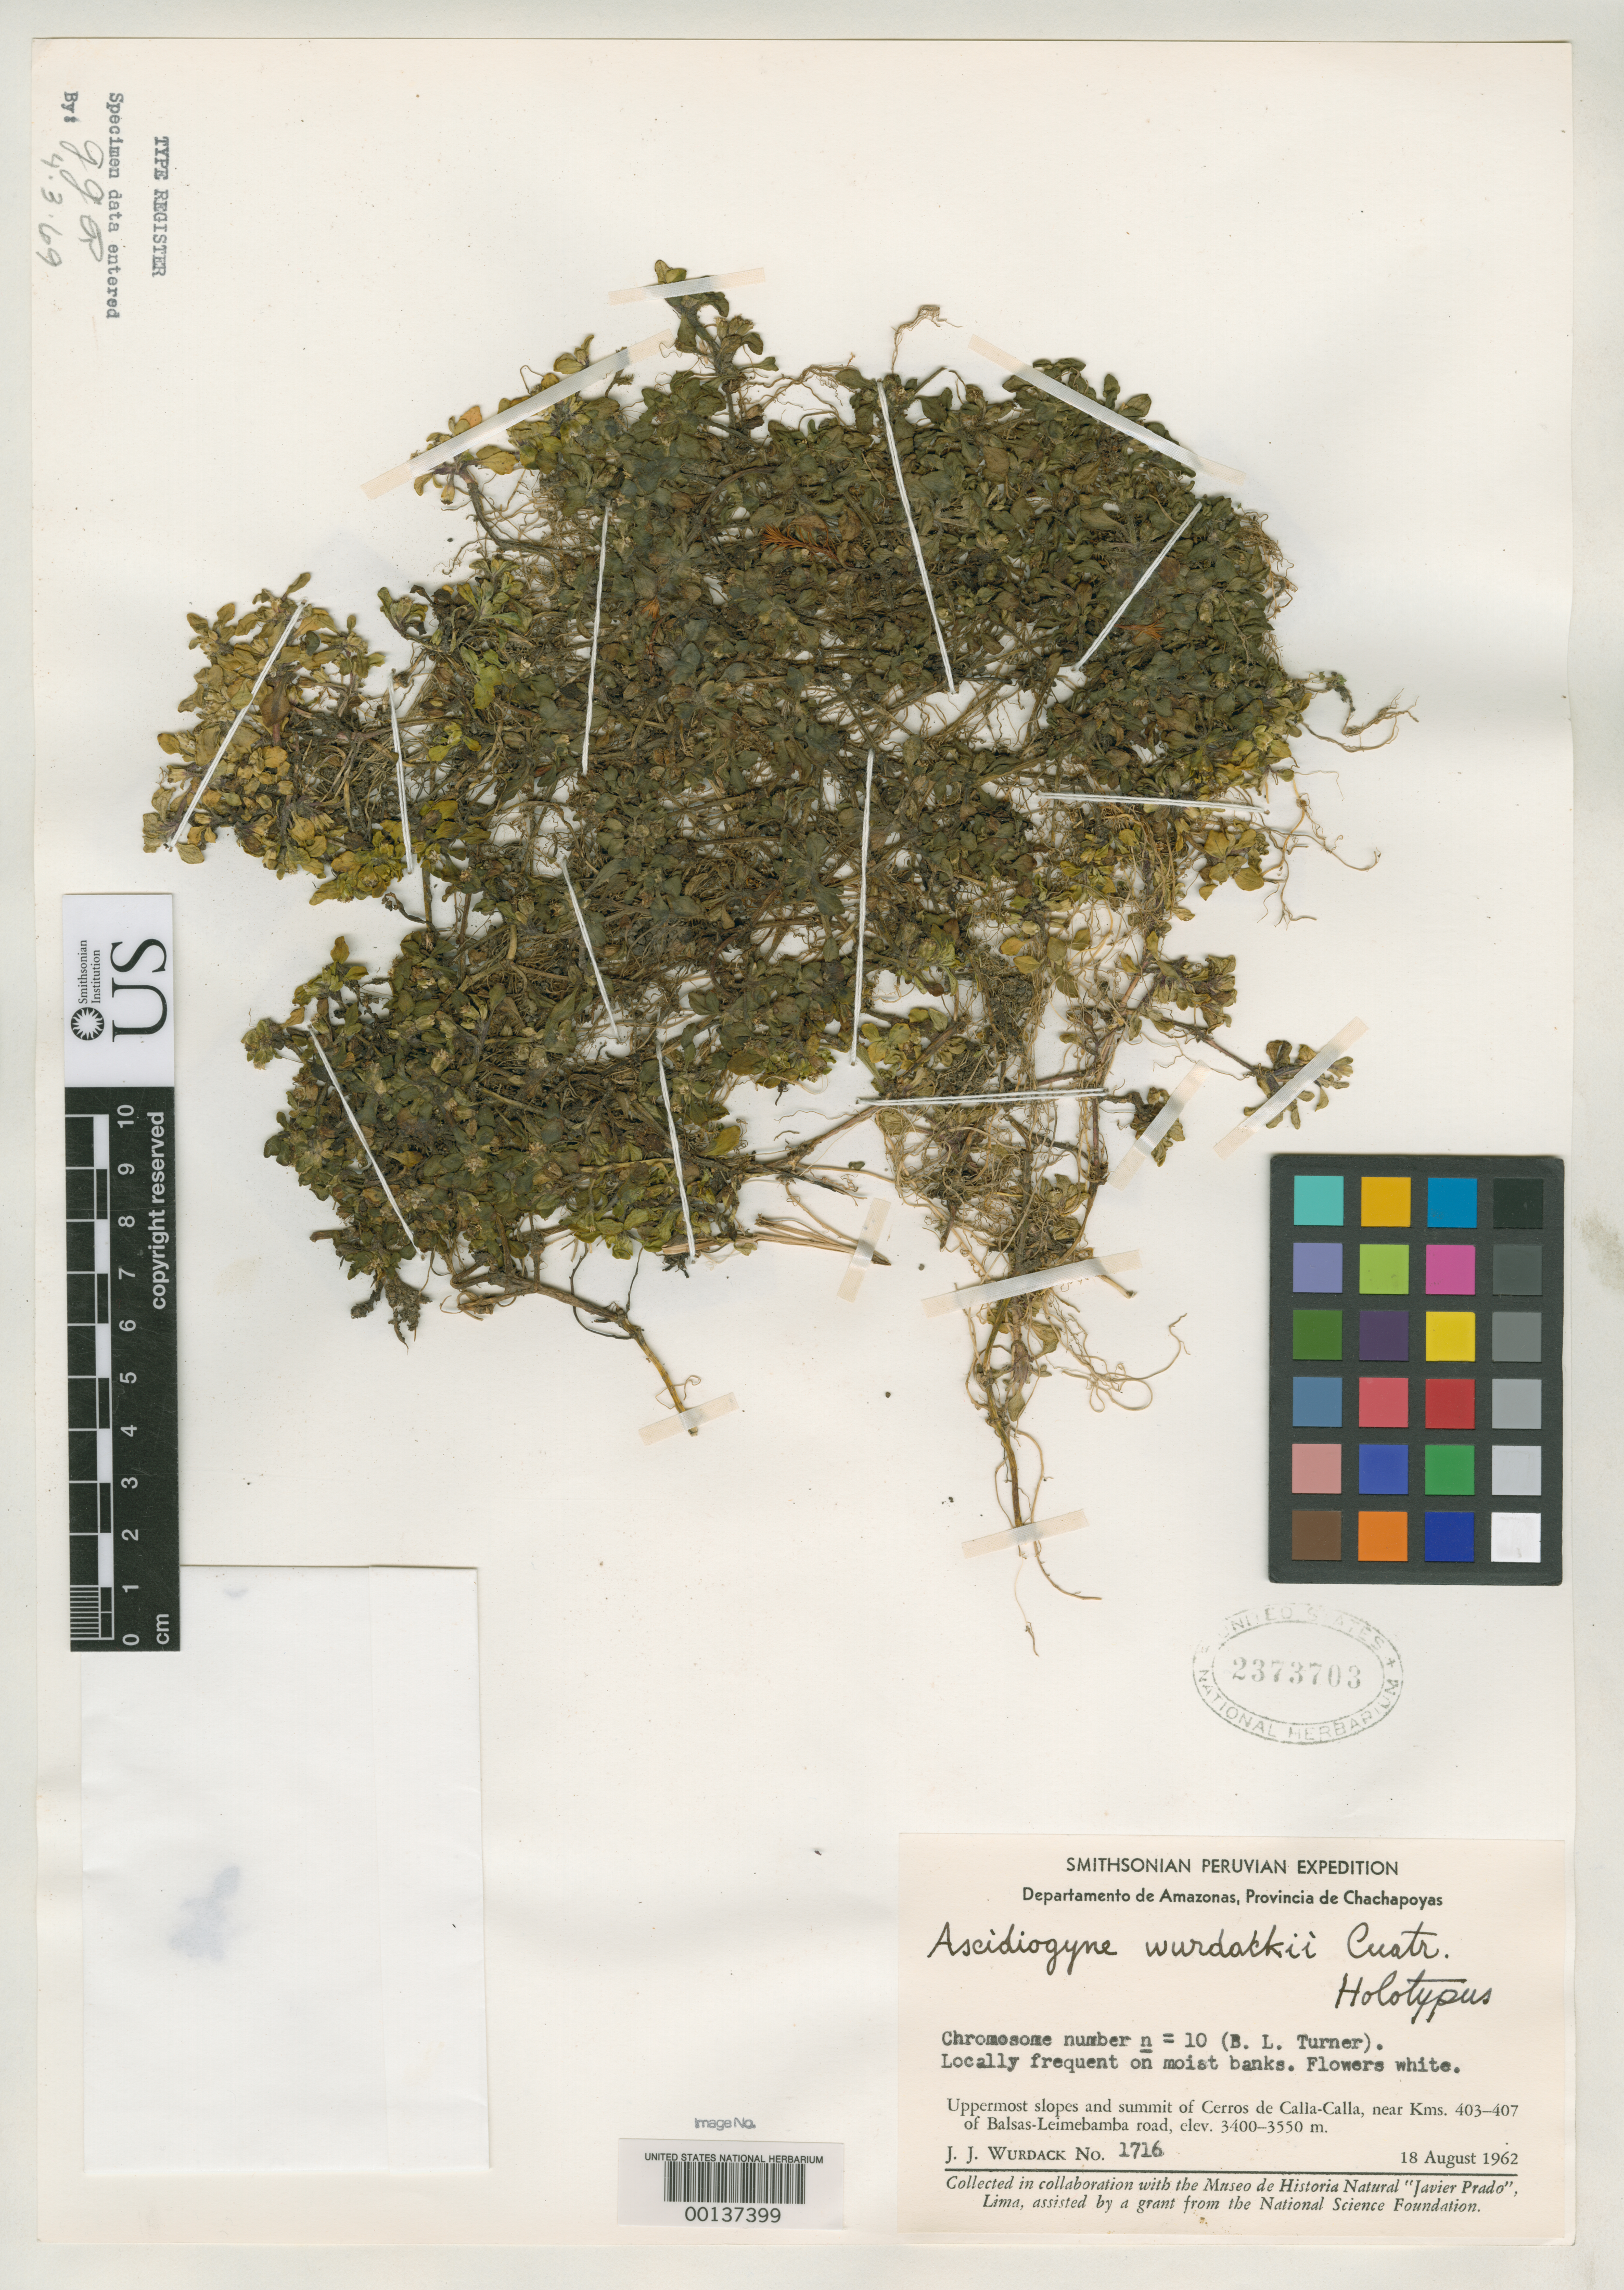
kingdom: Plantae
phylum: Tracheophyta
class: Magnoliopsida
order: Asterales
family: Asteraceae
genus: Ascidiogyne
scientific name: Ascidiogyne wurdackii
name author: Cuatrec.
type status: Holotype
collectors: J. J. Wurdack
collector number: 1716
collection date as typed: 18 Aug 1962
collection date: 1962-08-18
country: Peru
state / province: Amazonas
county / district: Chachapoyas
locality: Cerros de Calla-Calla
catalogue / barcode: US 2373703